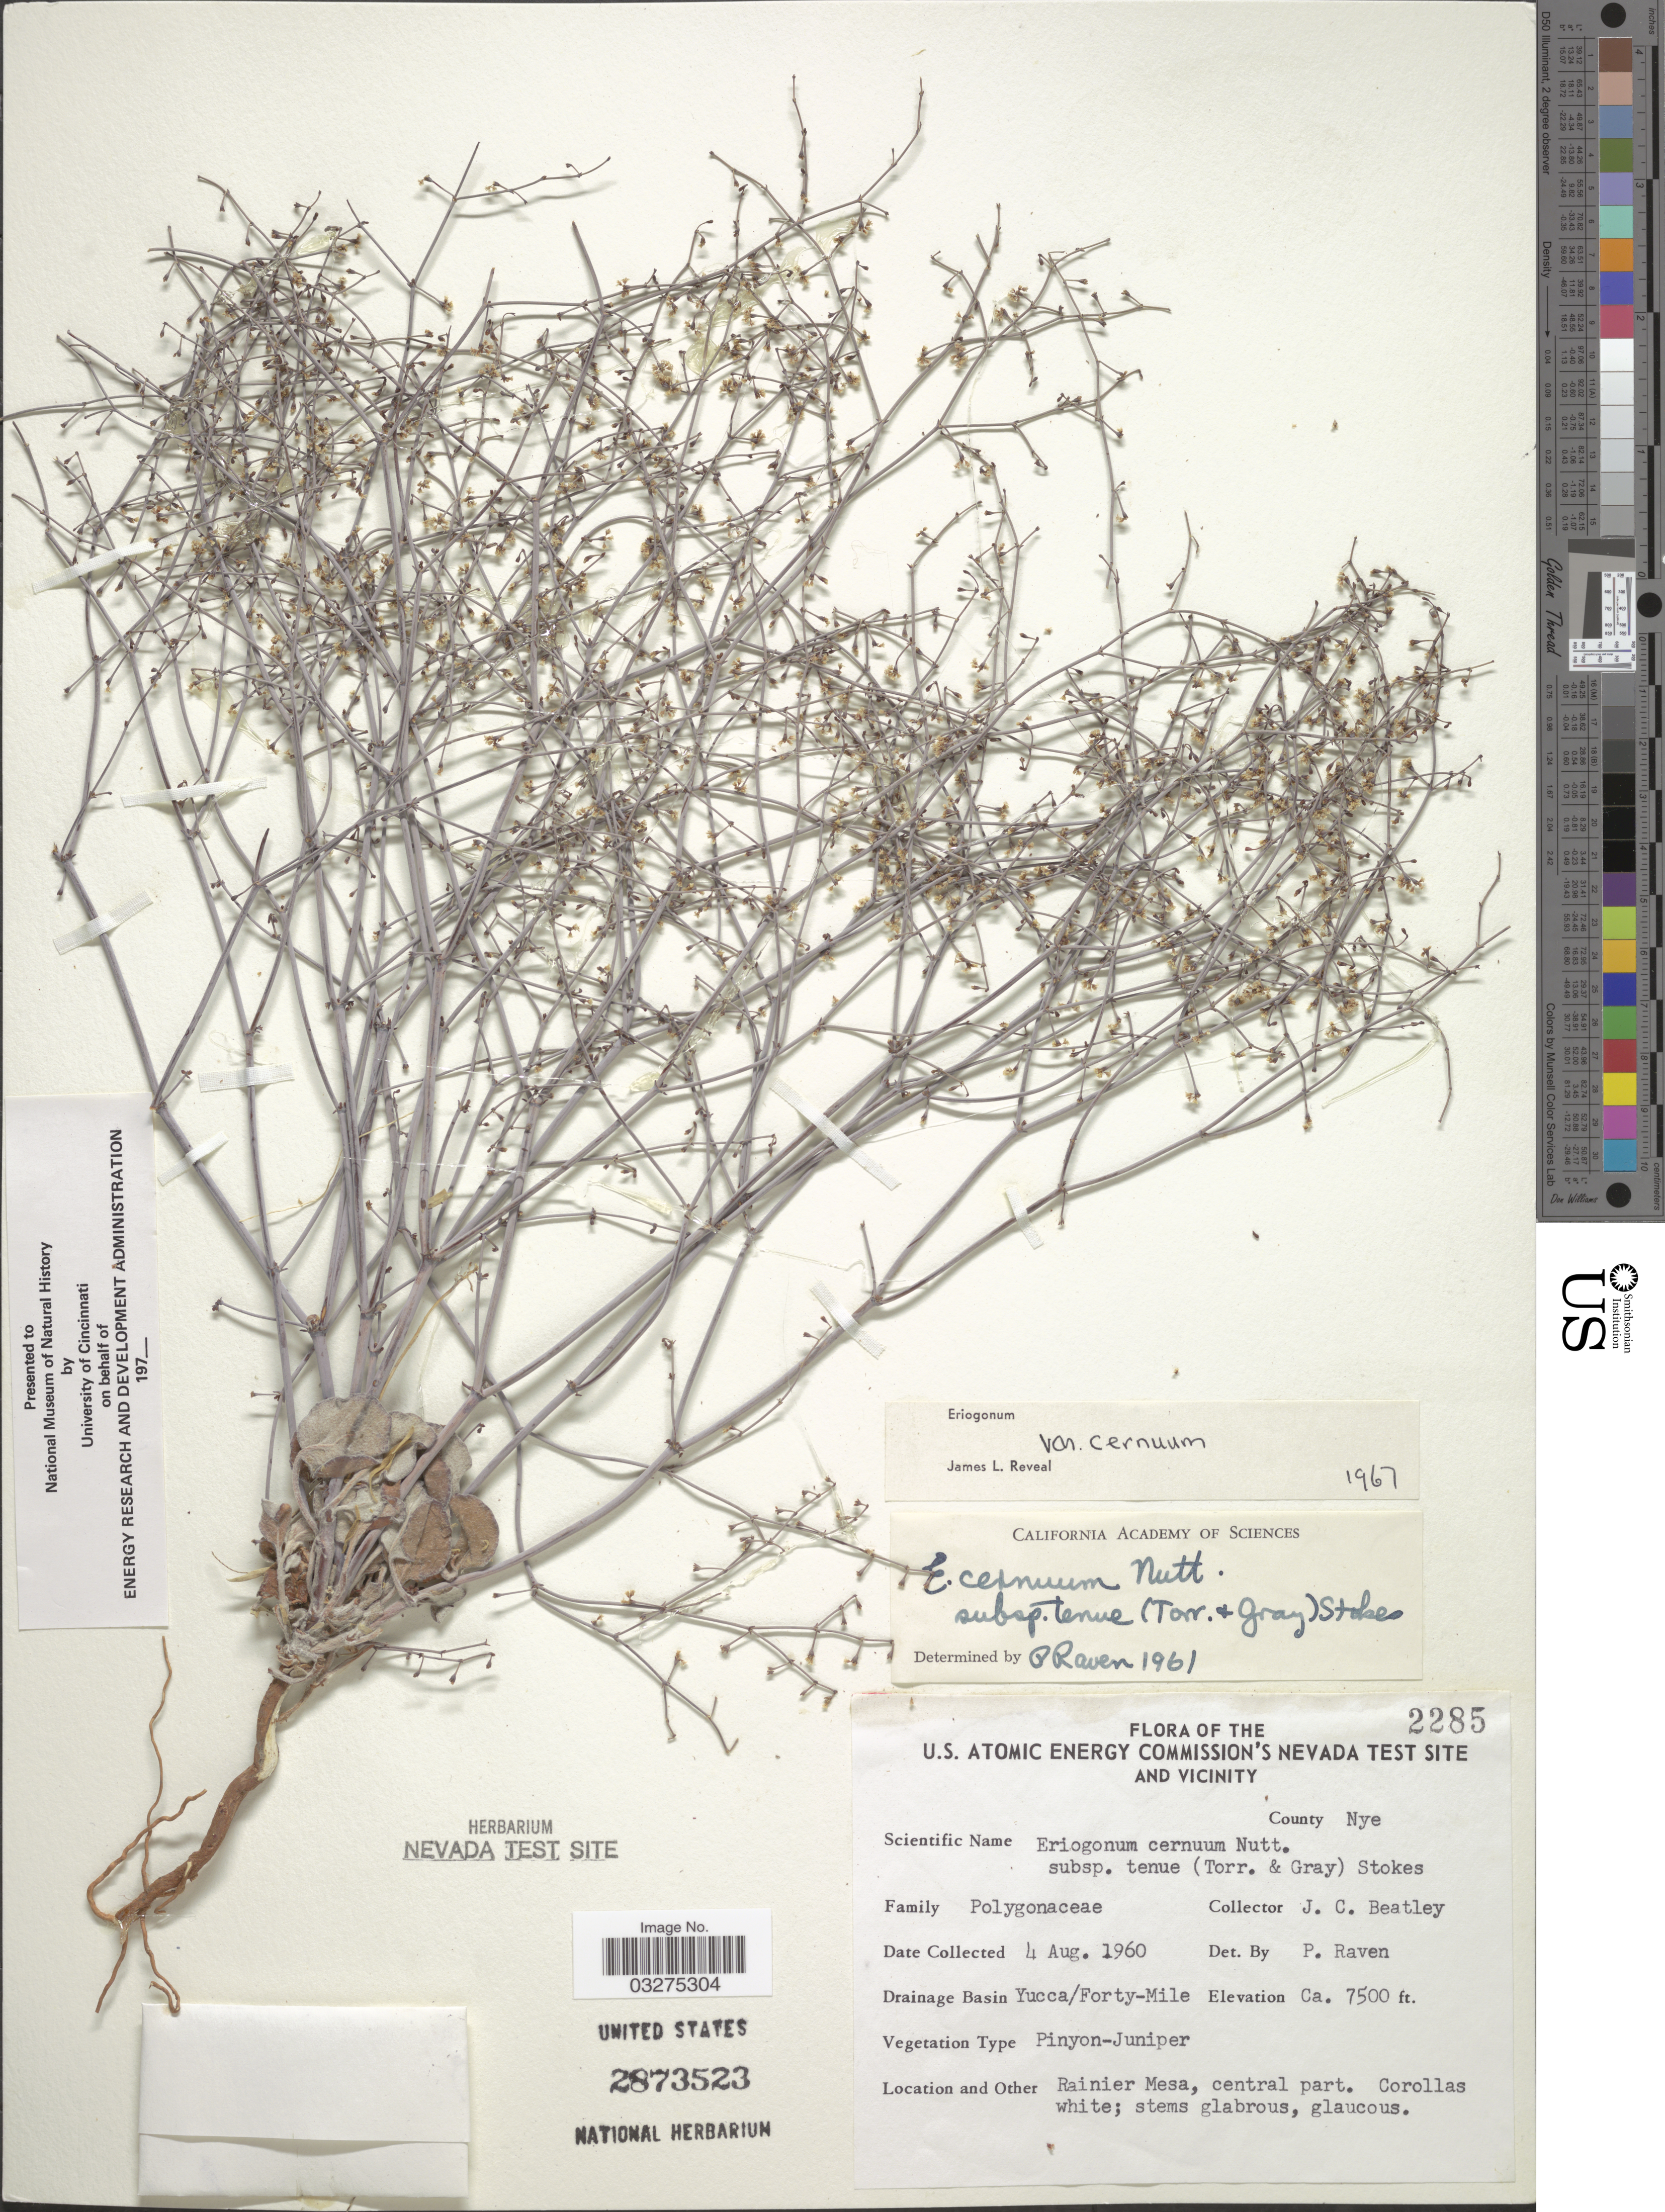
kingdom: Plantae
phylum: Tracheophyta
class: Magnoliopsida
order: Caryophyllales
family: Polygonaceae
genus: Eriogonum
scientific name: Eriogonum cernuum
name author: Nutt.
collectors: J. C. Beatley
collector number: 2285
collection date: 1960-08-04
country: United States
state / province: Nevada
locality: U.S. Atomic Energy Commission's Nevada Test Site and Vicinity. County Nye. Drainage Basin Yucca/Forty-Mile. Rainier Mesa, central part.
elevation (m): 2286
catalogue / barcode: US 2873523